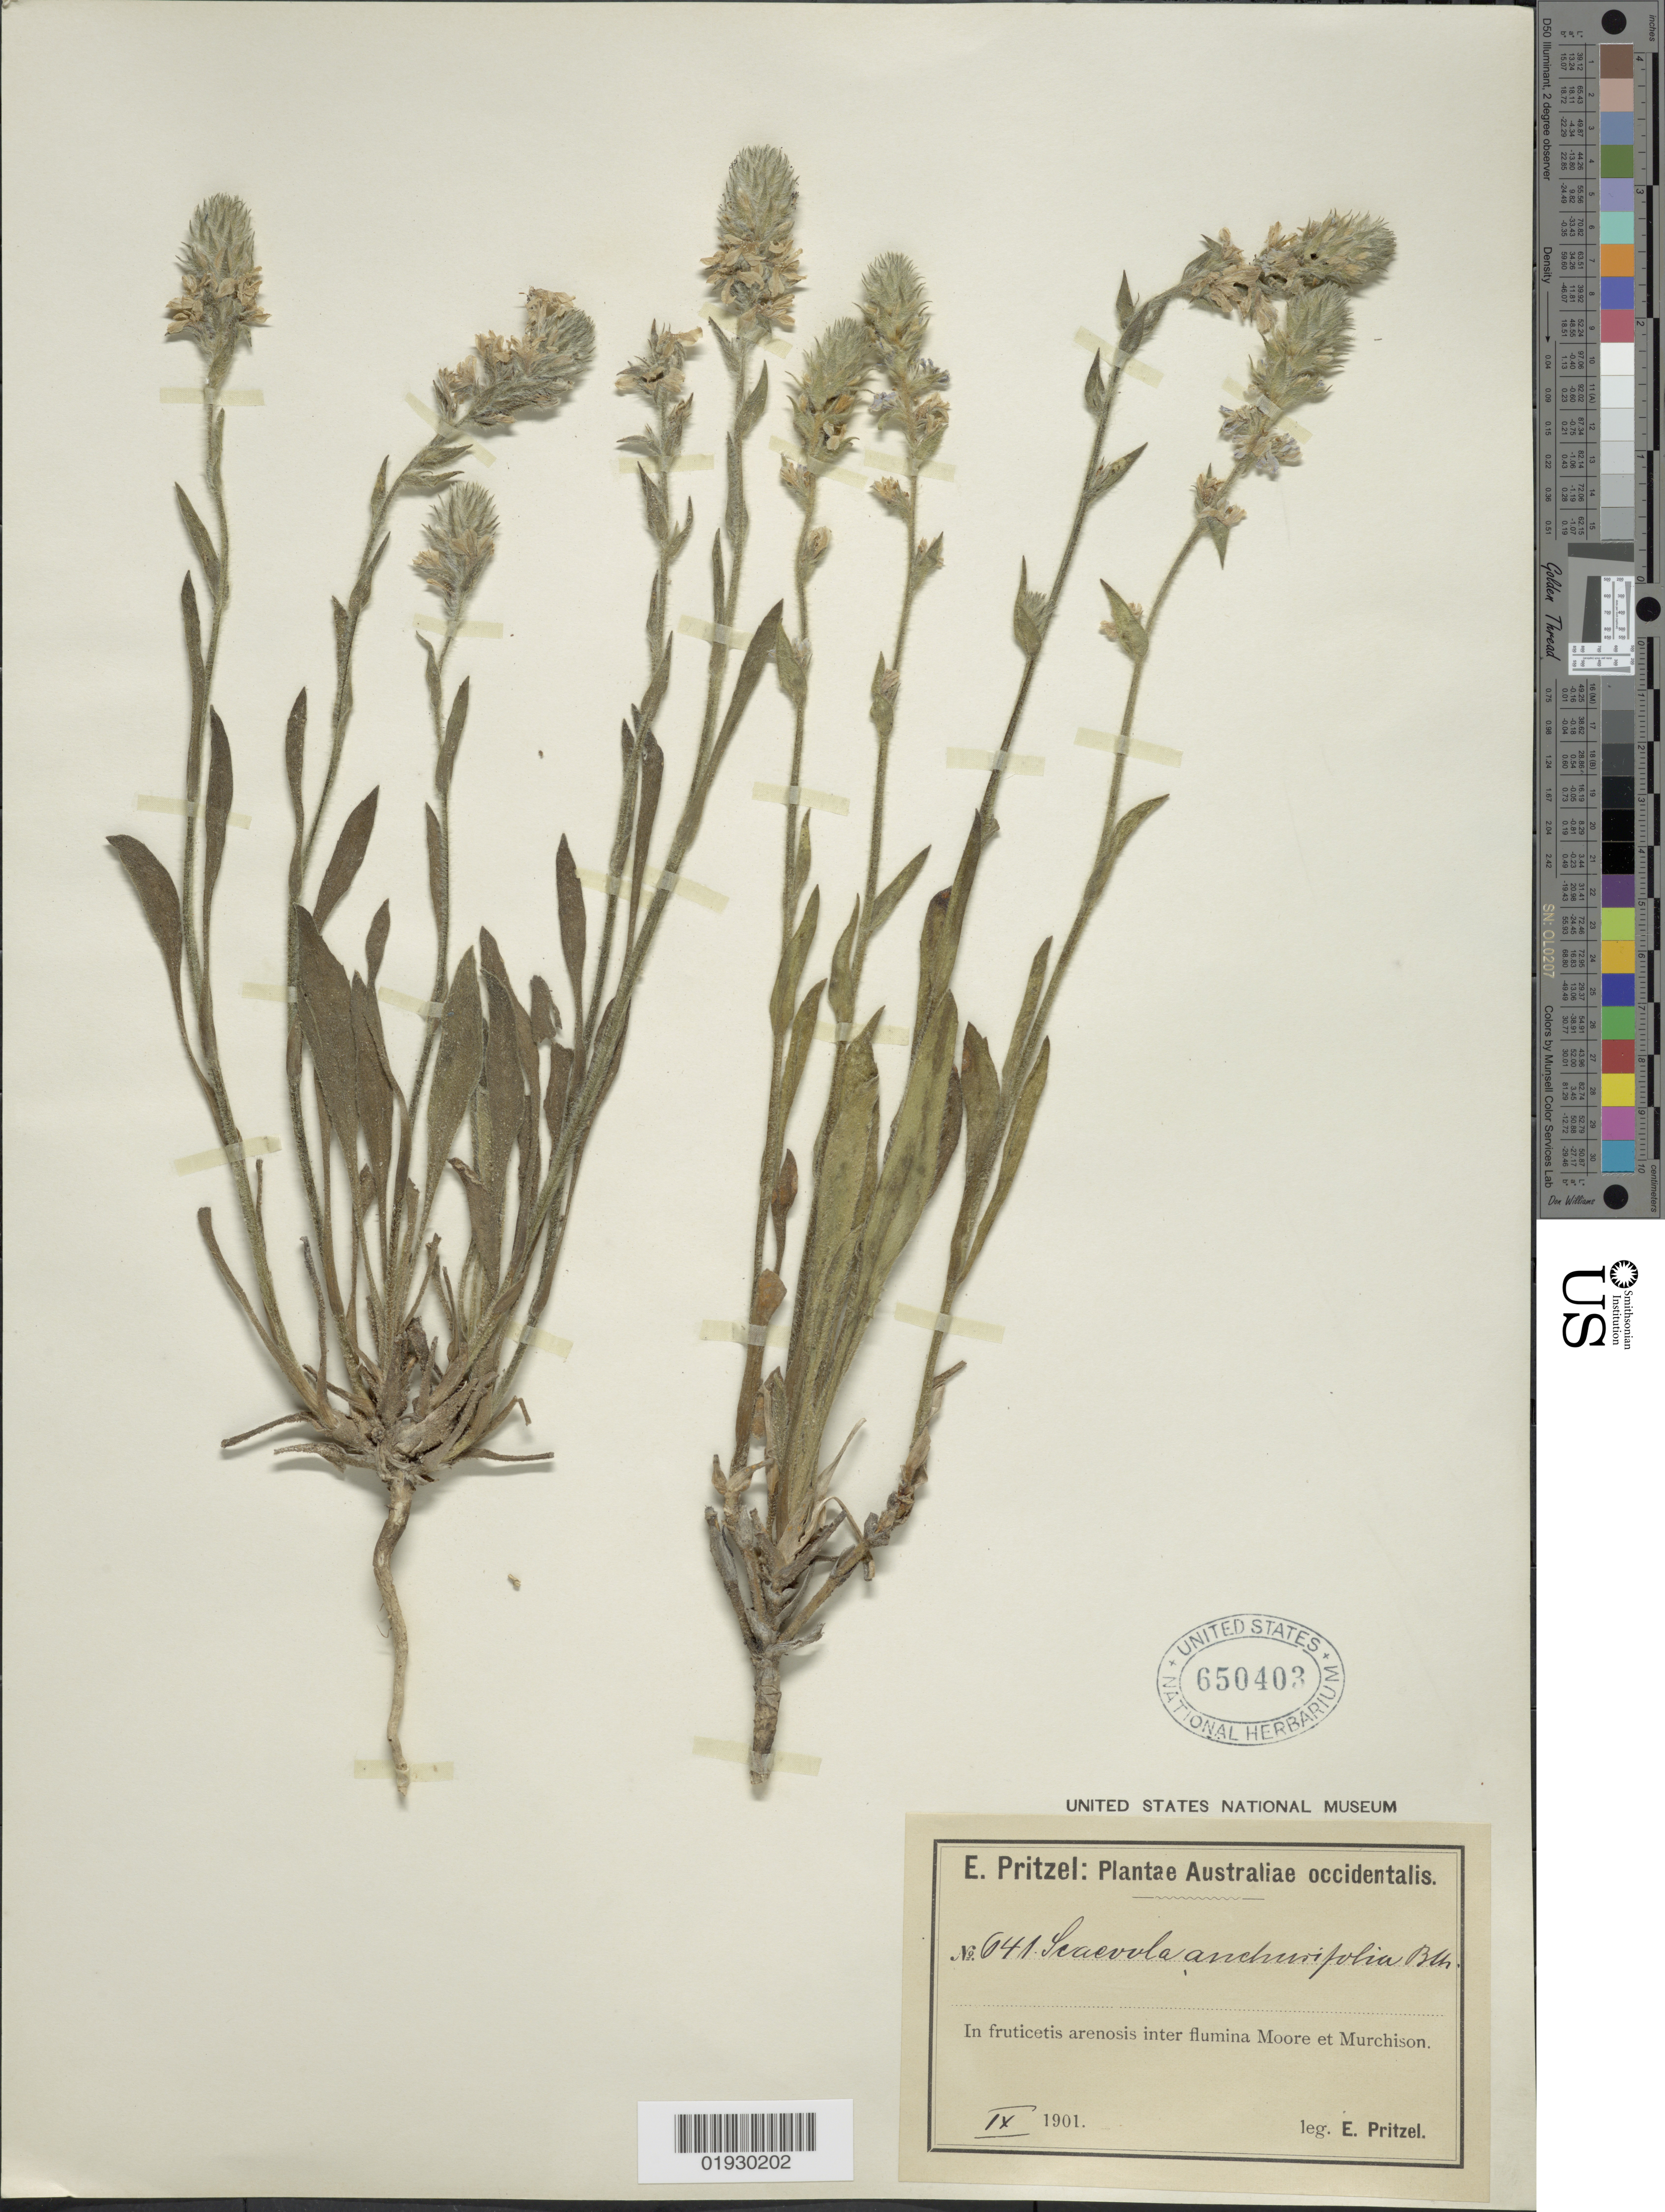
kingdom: Plantae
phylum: Tracheophyta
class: Magnoliopsida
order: Asterales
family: Goodeniaceae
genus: Scaevola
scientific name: Scaevola anchusifolia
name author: Benth.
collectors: E. G. Pritzel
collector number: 641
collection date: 1901-09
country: Australia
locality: Australiae occidentalis. In fruticetis arenosis inter flumina Moore et Murchison.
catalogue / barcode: US 650403